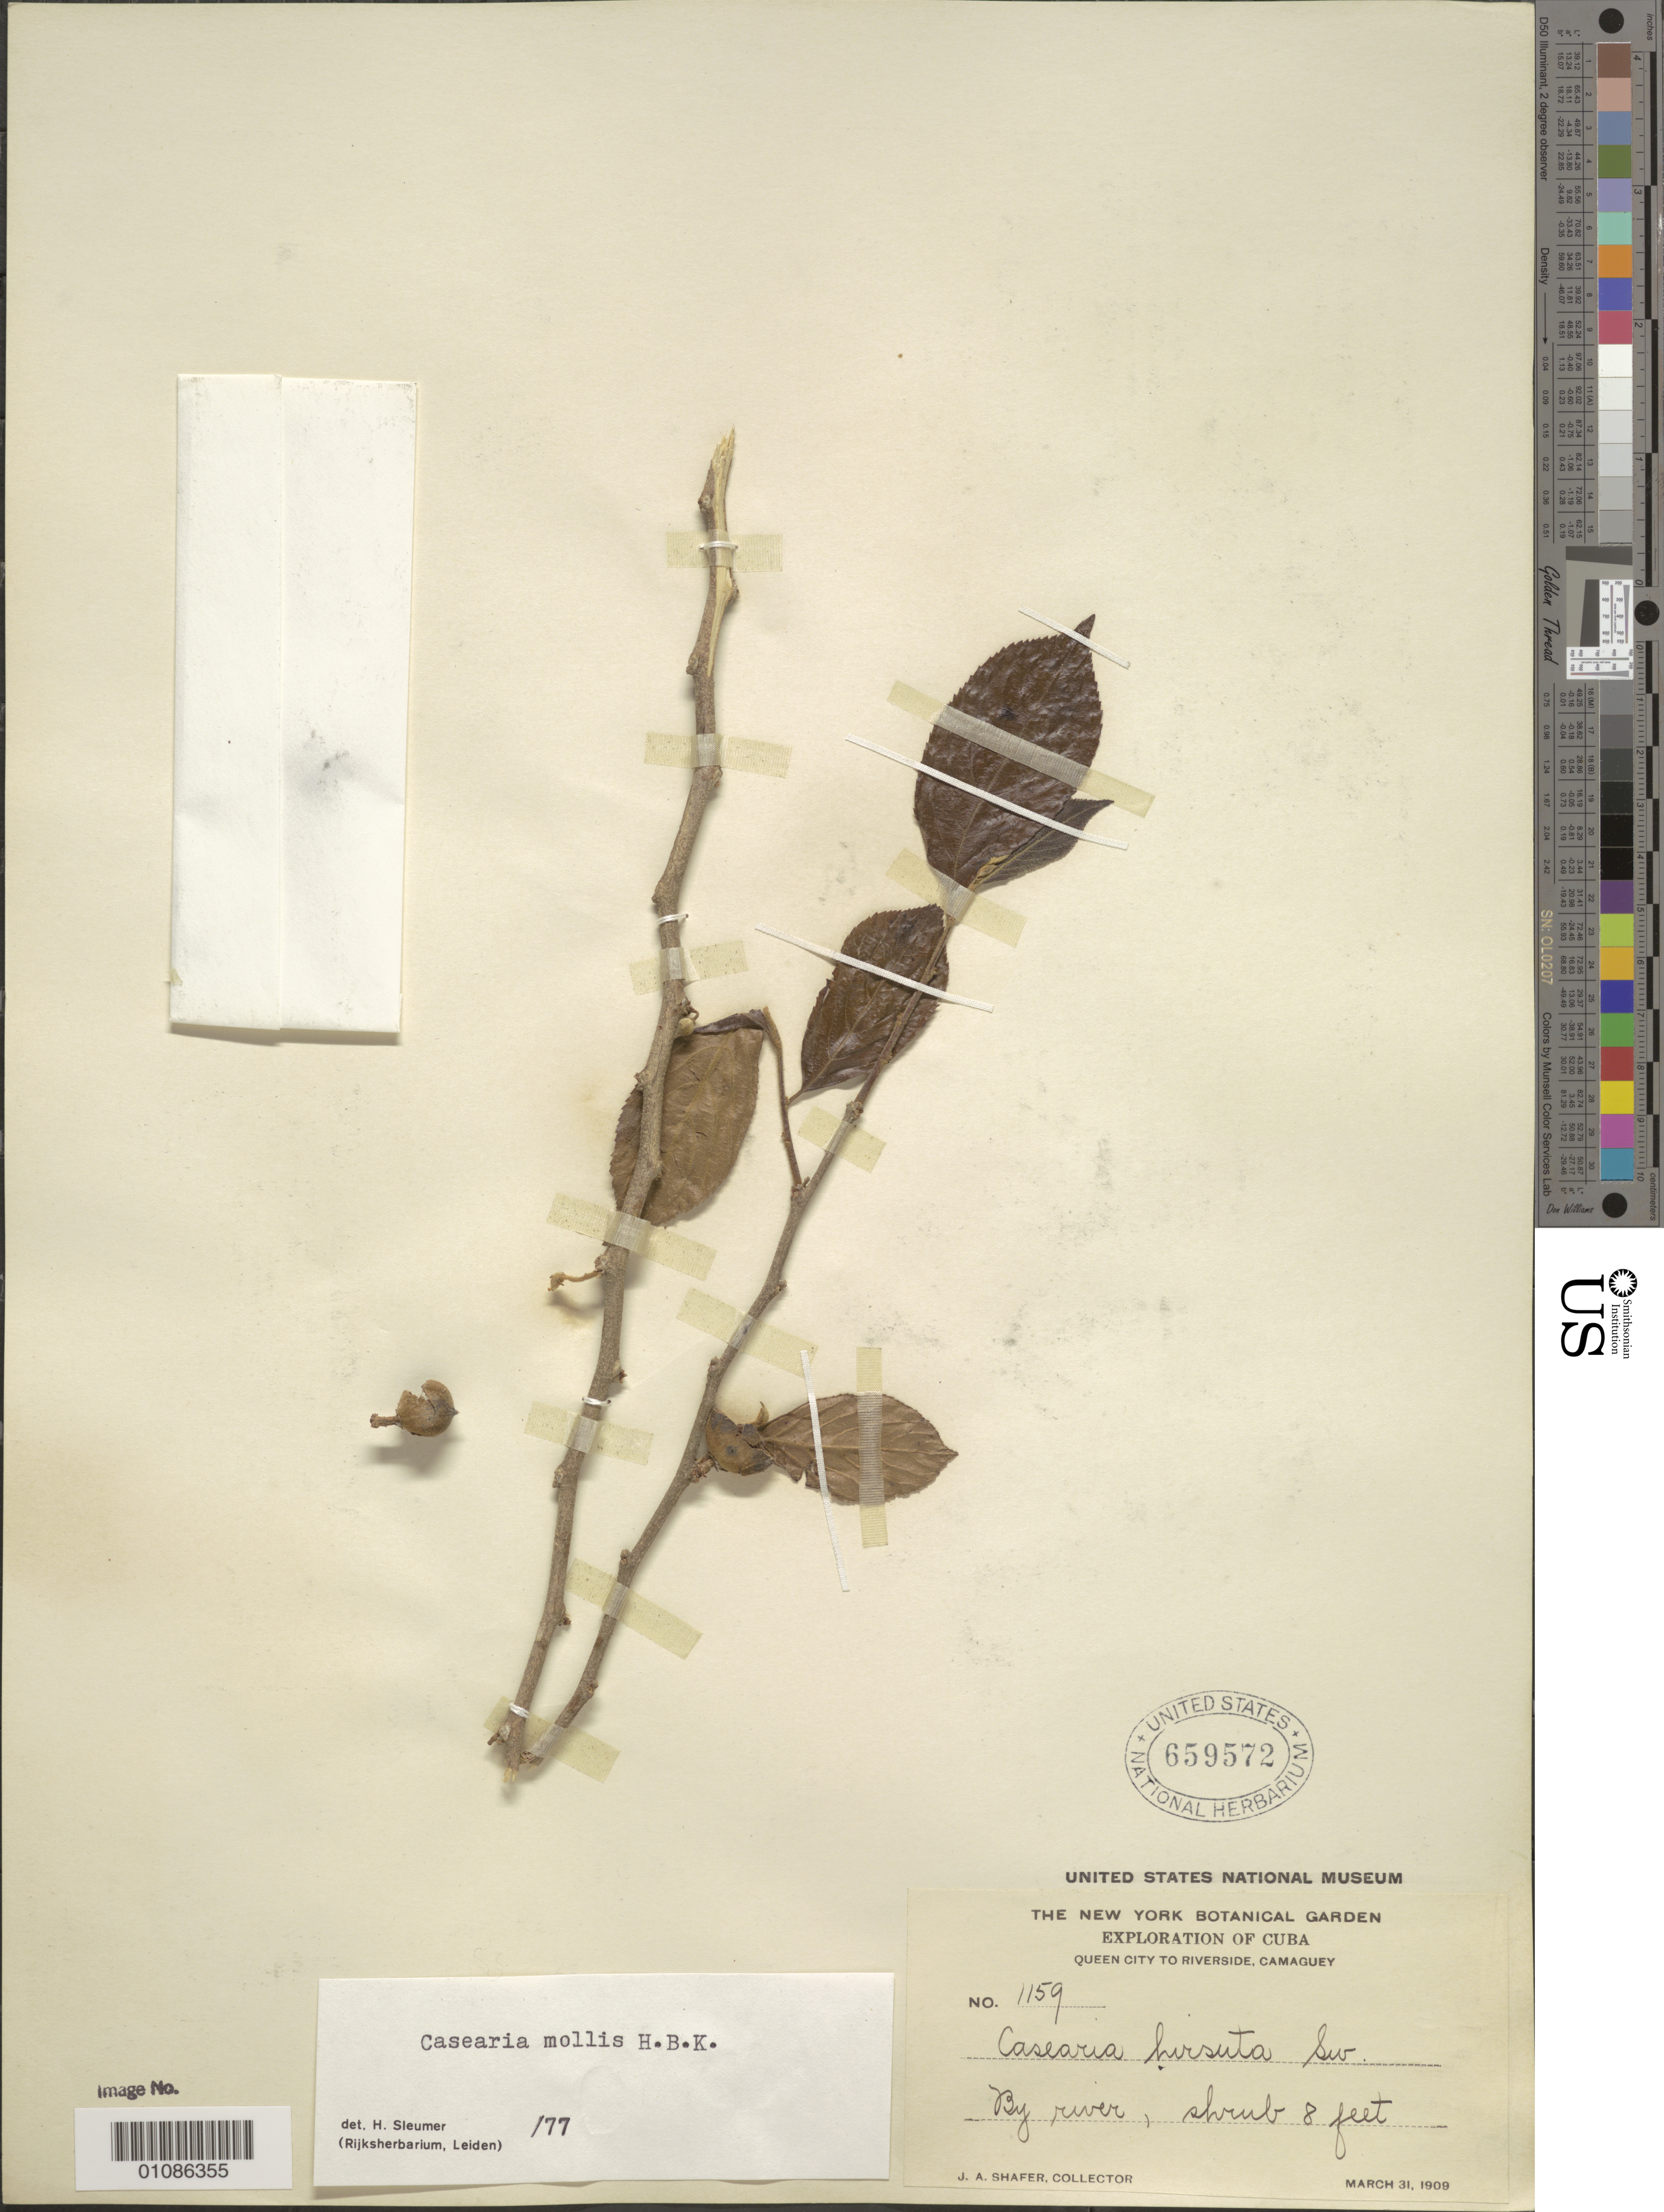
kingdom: Plantae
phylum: Tracheophyta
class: Magnoliopsida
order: Malpighiales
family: Salicaceae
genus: Casearia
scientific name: Casearia mollis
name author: Kunth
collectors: J. A. Shafer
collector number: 659572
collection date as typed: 31 Mar 1909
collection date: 1909-03-31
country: Cuba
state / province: Camagüey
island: Cuba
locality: Queen city to riverside, Camaguey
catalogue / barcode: US 659572